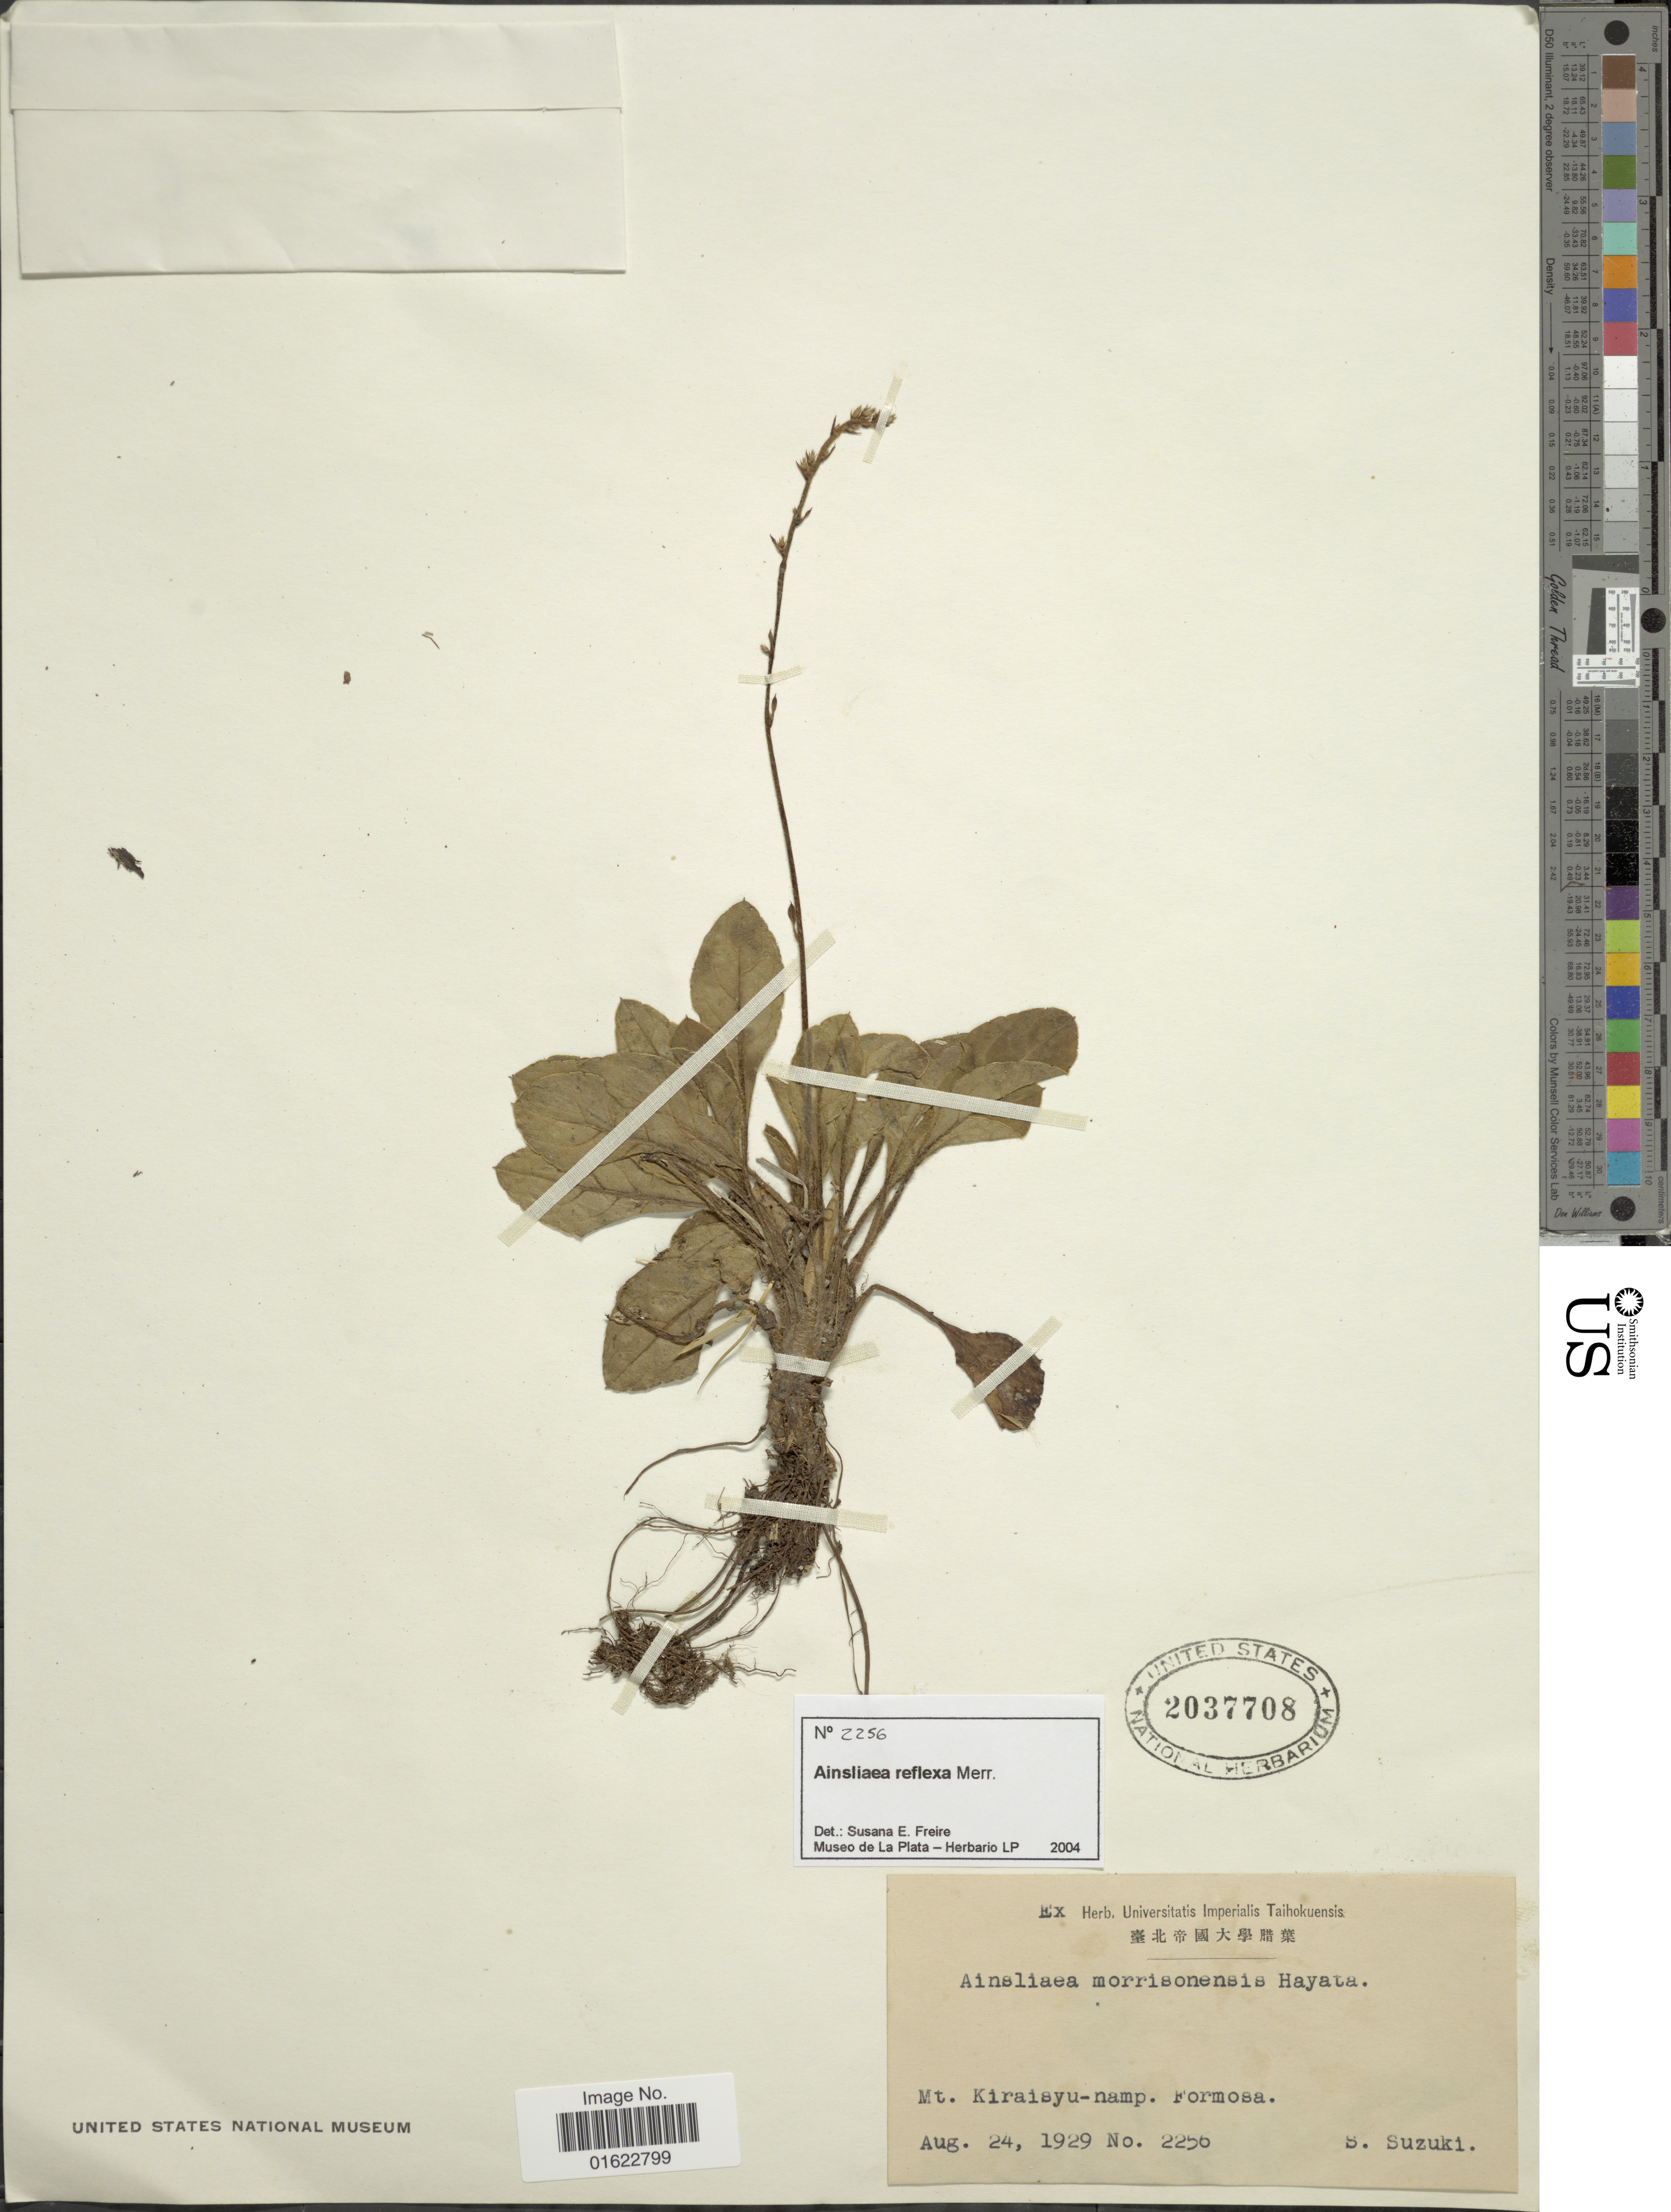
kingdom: Plantae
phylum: Tracheophyta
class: Magnoliopsida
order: Asterales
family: Asteraceae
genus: Ainsliaea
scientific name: Ainsliaea reflexa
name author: Merr.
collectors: S. Suzuki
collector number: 2256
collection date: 1929-08-24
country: Taiwan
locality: Mt. Kiraisyu-namp. Formosa.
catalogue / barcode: US 2037708